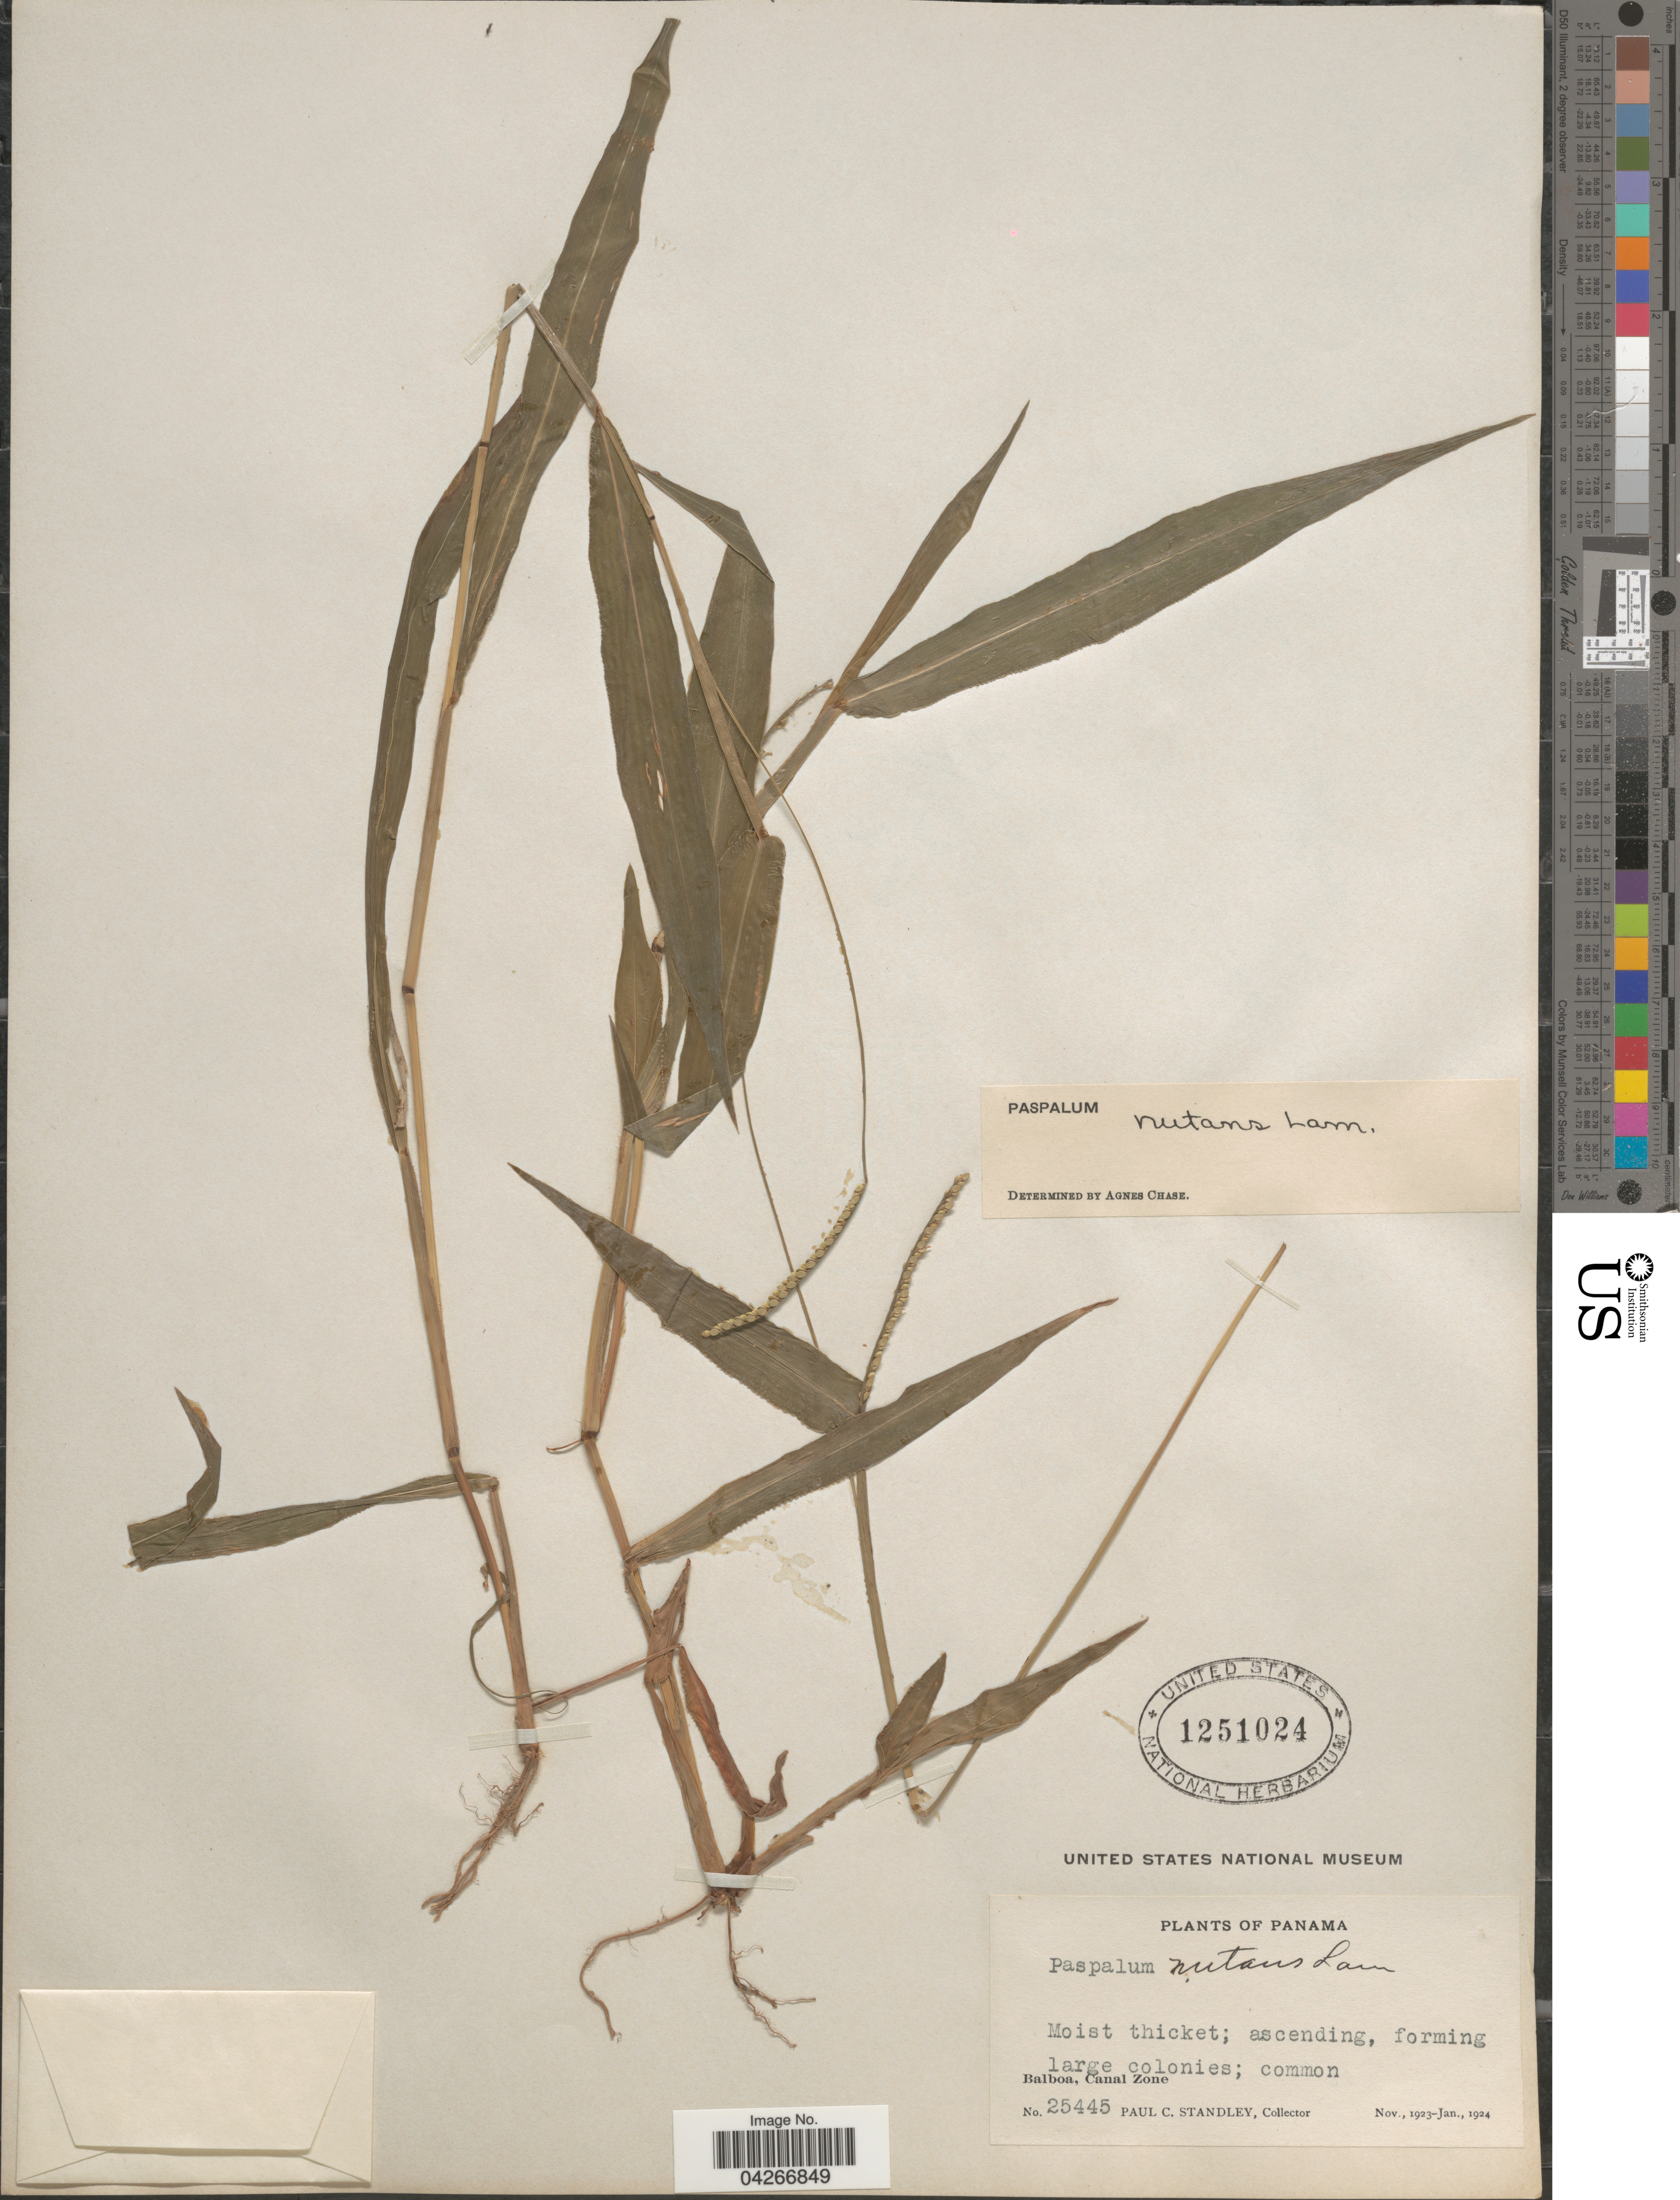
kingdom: Plantae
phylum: Tracheophyta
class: Liliopsida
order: Poales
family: Poaceae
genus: Paspalum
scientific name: Paspalum nutans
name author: Lam.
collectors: P. C. Standley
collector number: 25445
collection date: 1923-11/1924-01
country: Panama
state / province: Colón / Panamá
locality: Moist thicket. Balboa, Canal Zone.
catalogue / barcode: US 1251024